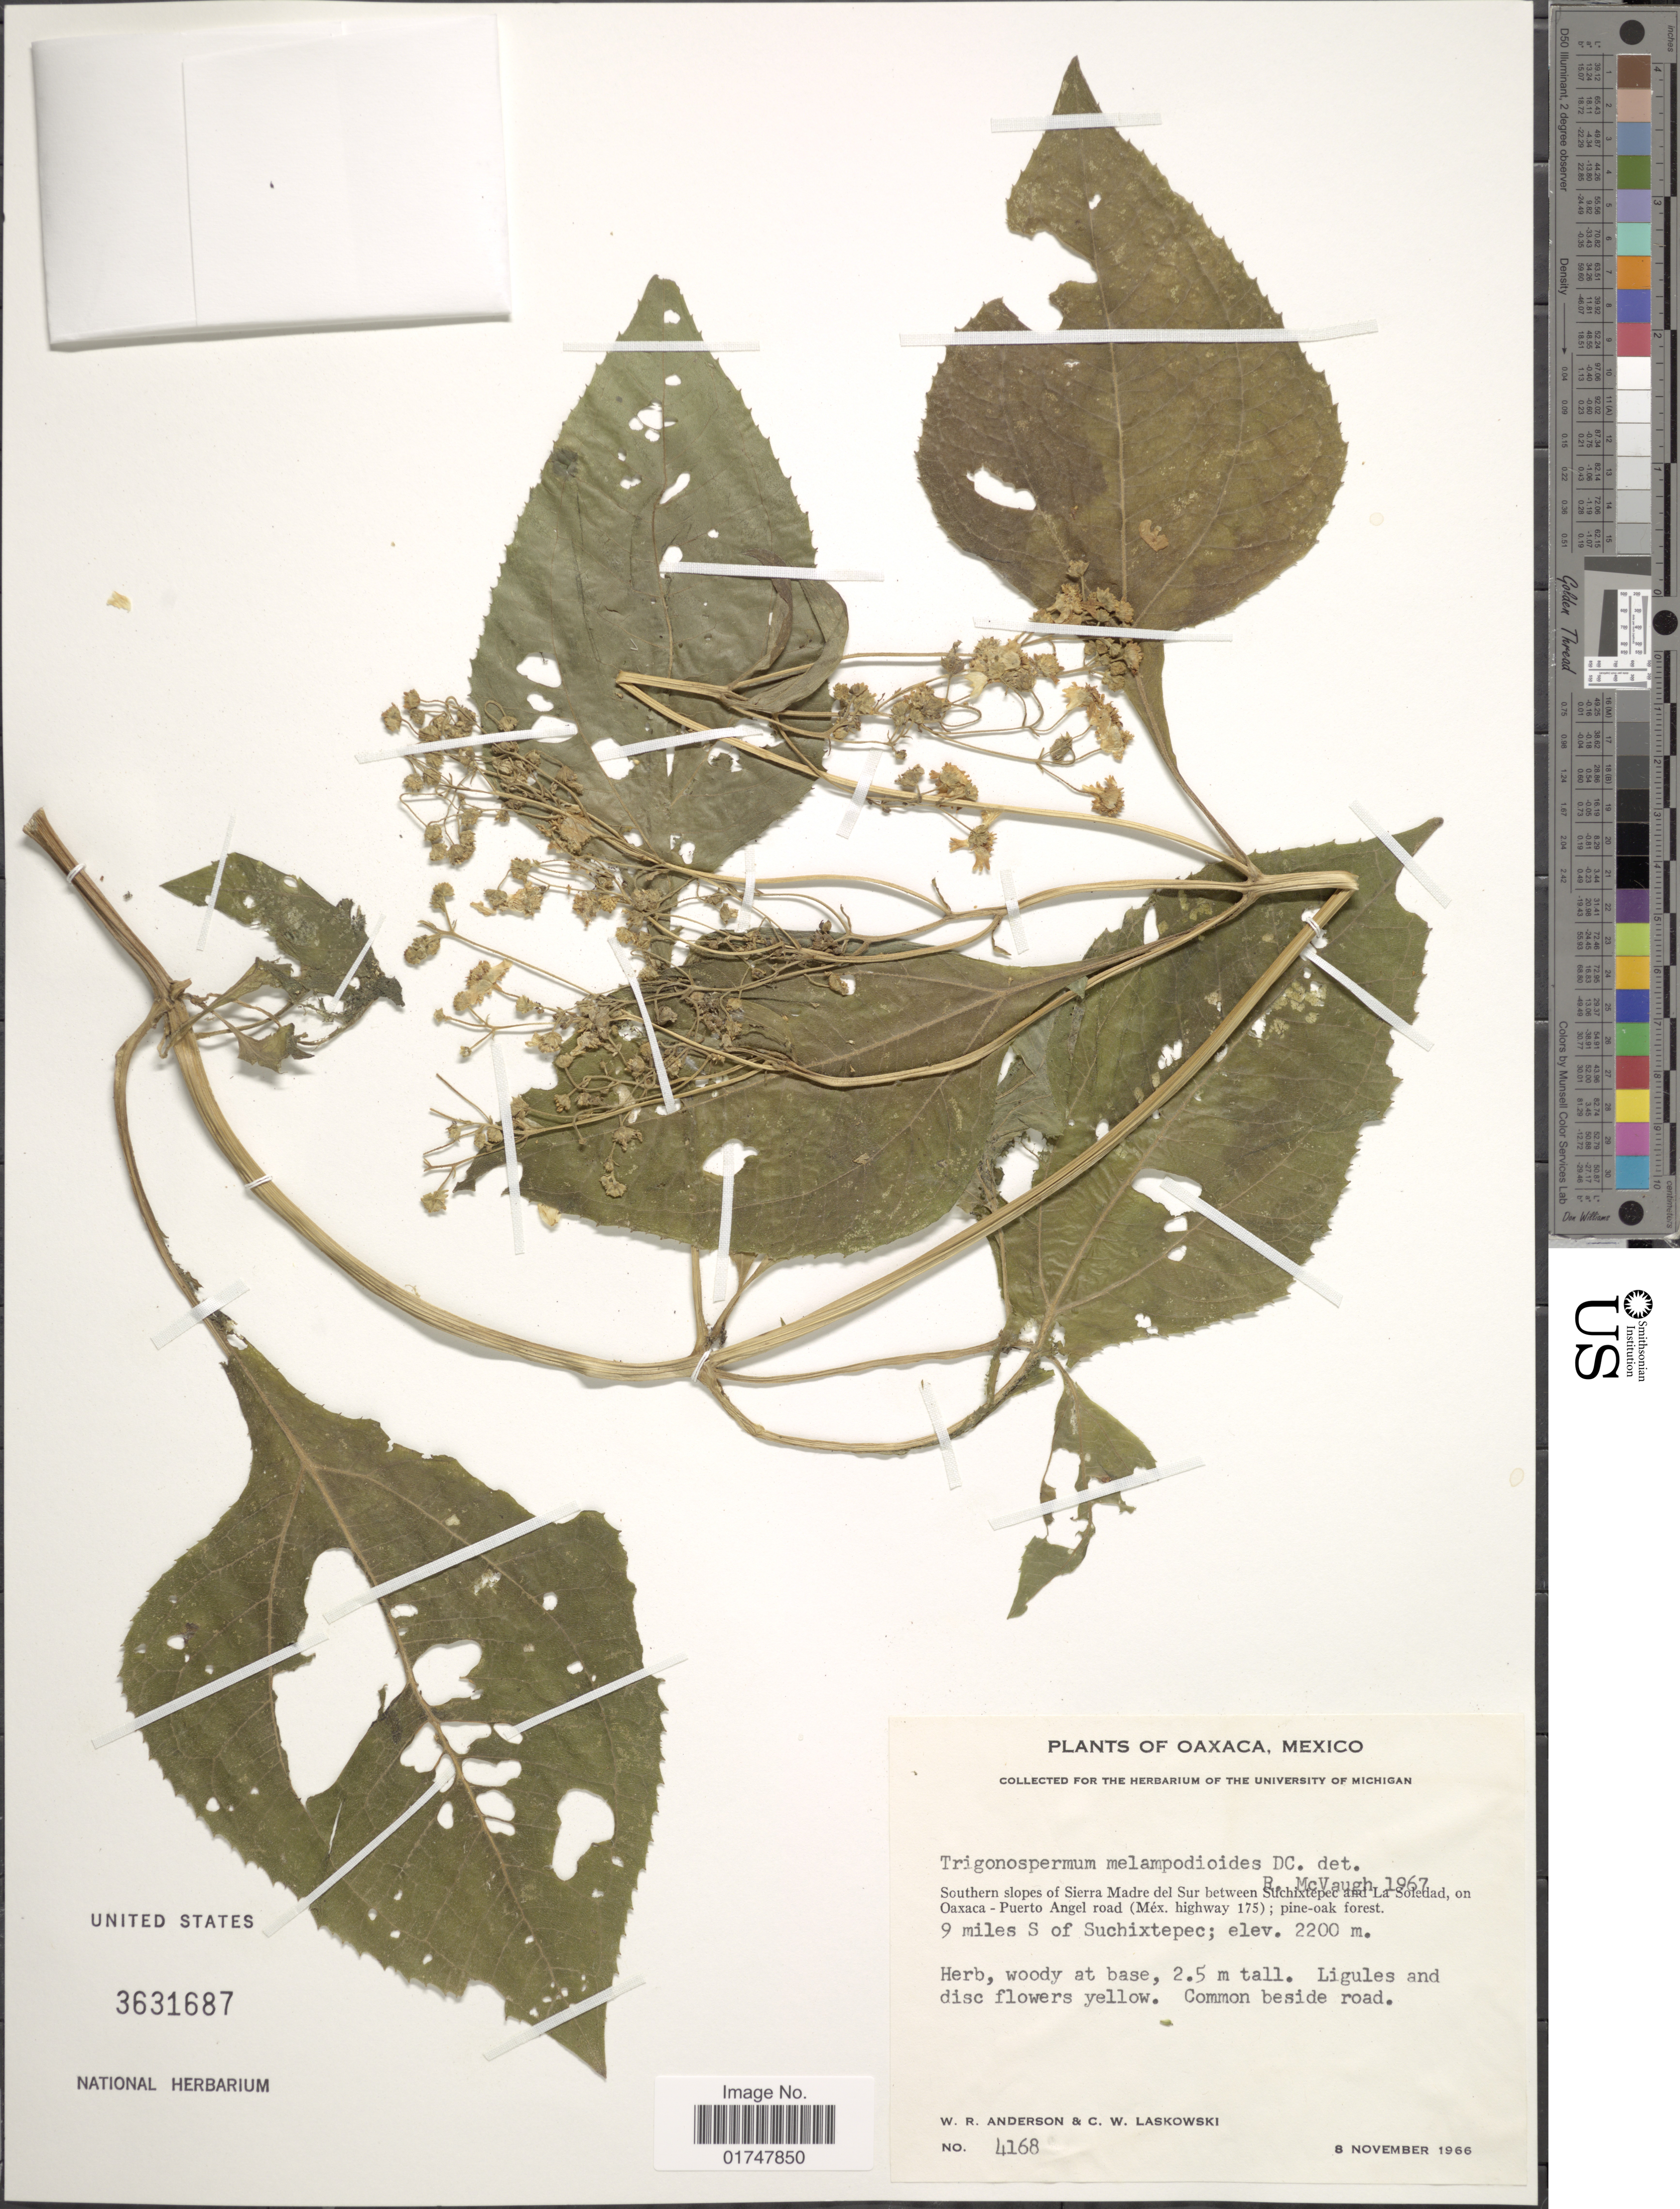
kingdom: Plantae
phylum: Tracheophyta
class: Magnoliopsida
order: Asterales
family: Asteraceae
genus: Trigonospermum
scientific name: Trigonospermum melampodioides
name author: DC.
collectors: W. R. Anderson & C. Laskowski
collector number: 4168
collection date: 1966-11-08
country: Mexico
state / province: Oaxaca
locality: Southern slopes of Sierra Madre del Sur between Suchixtepec and La Soledad on Oaxaca- Puerto Angel road (Méx. highway 175); pine-ak foorest, 9 miles S of Suchixtepec, common beside road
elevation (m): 2200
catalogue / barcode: US 3631687